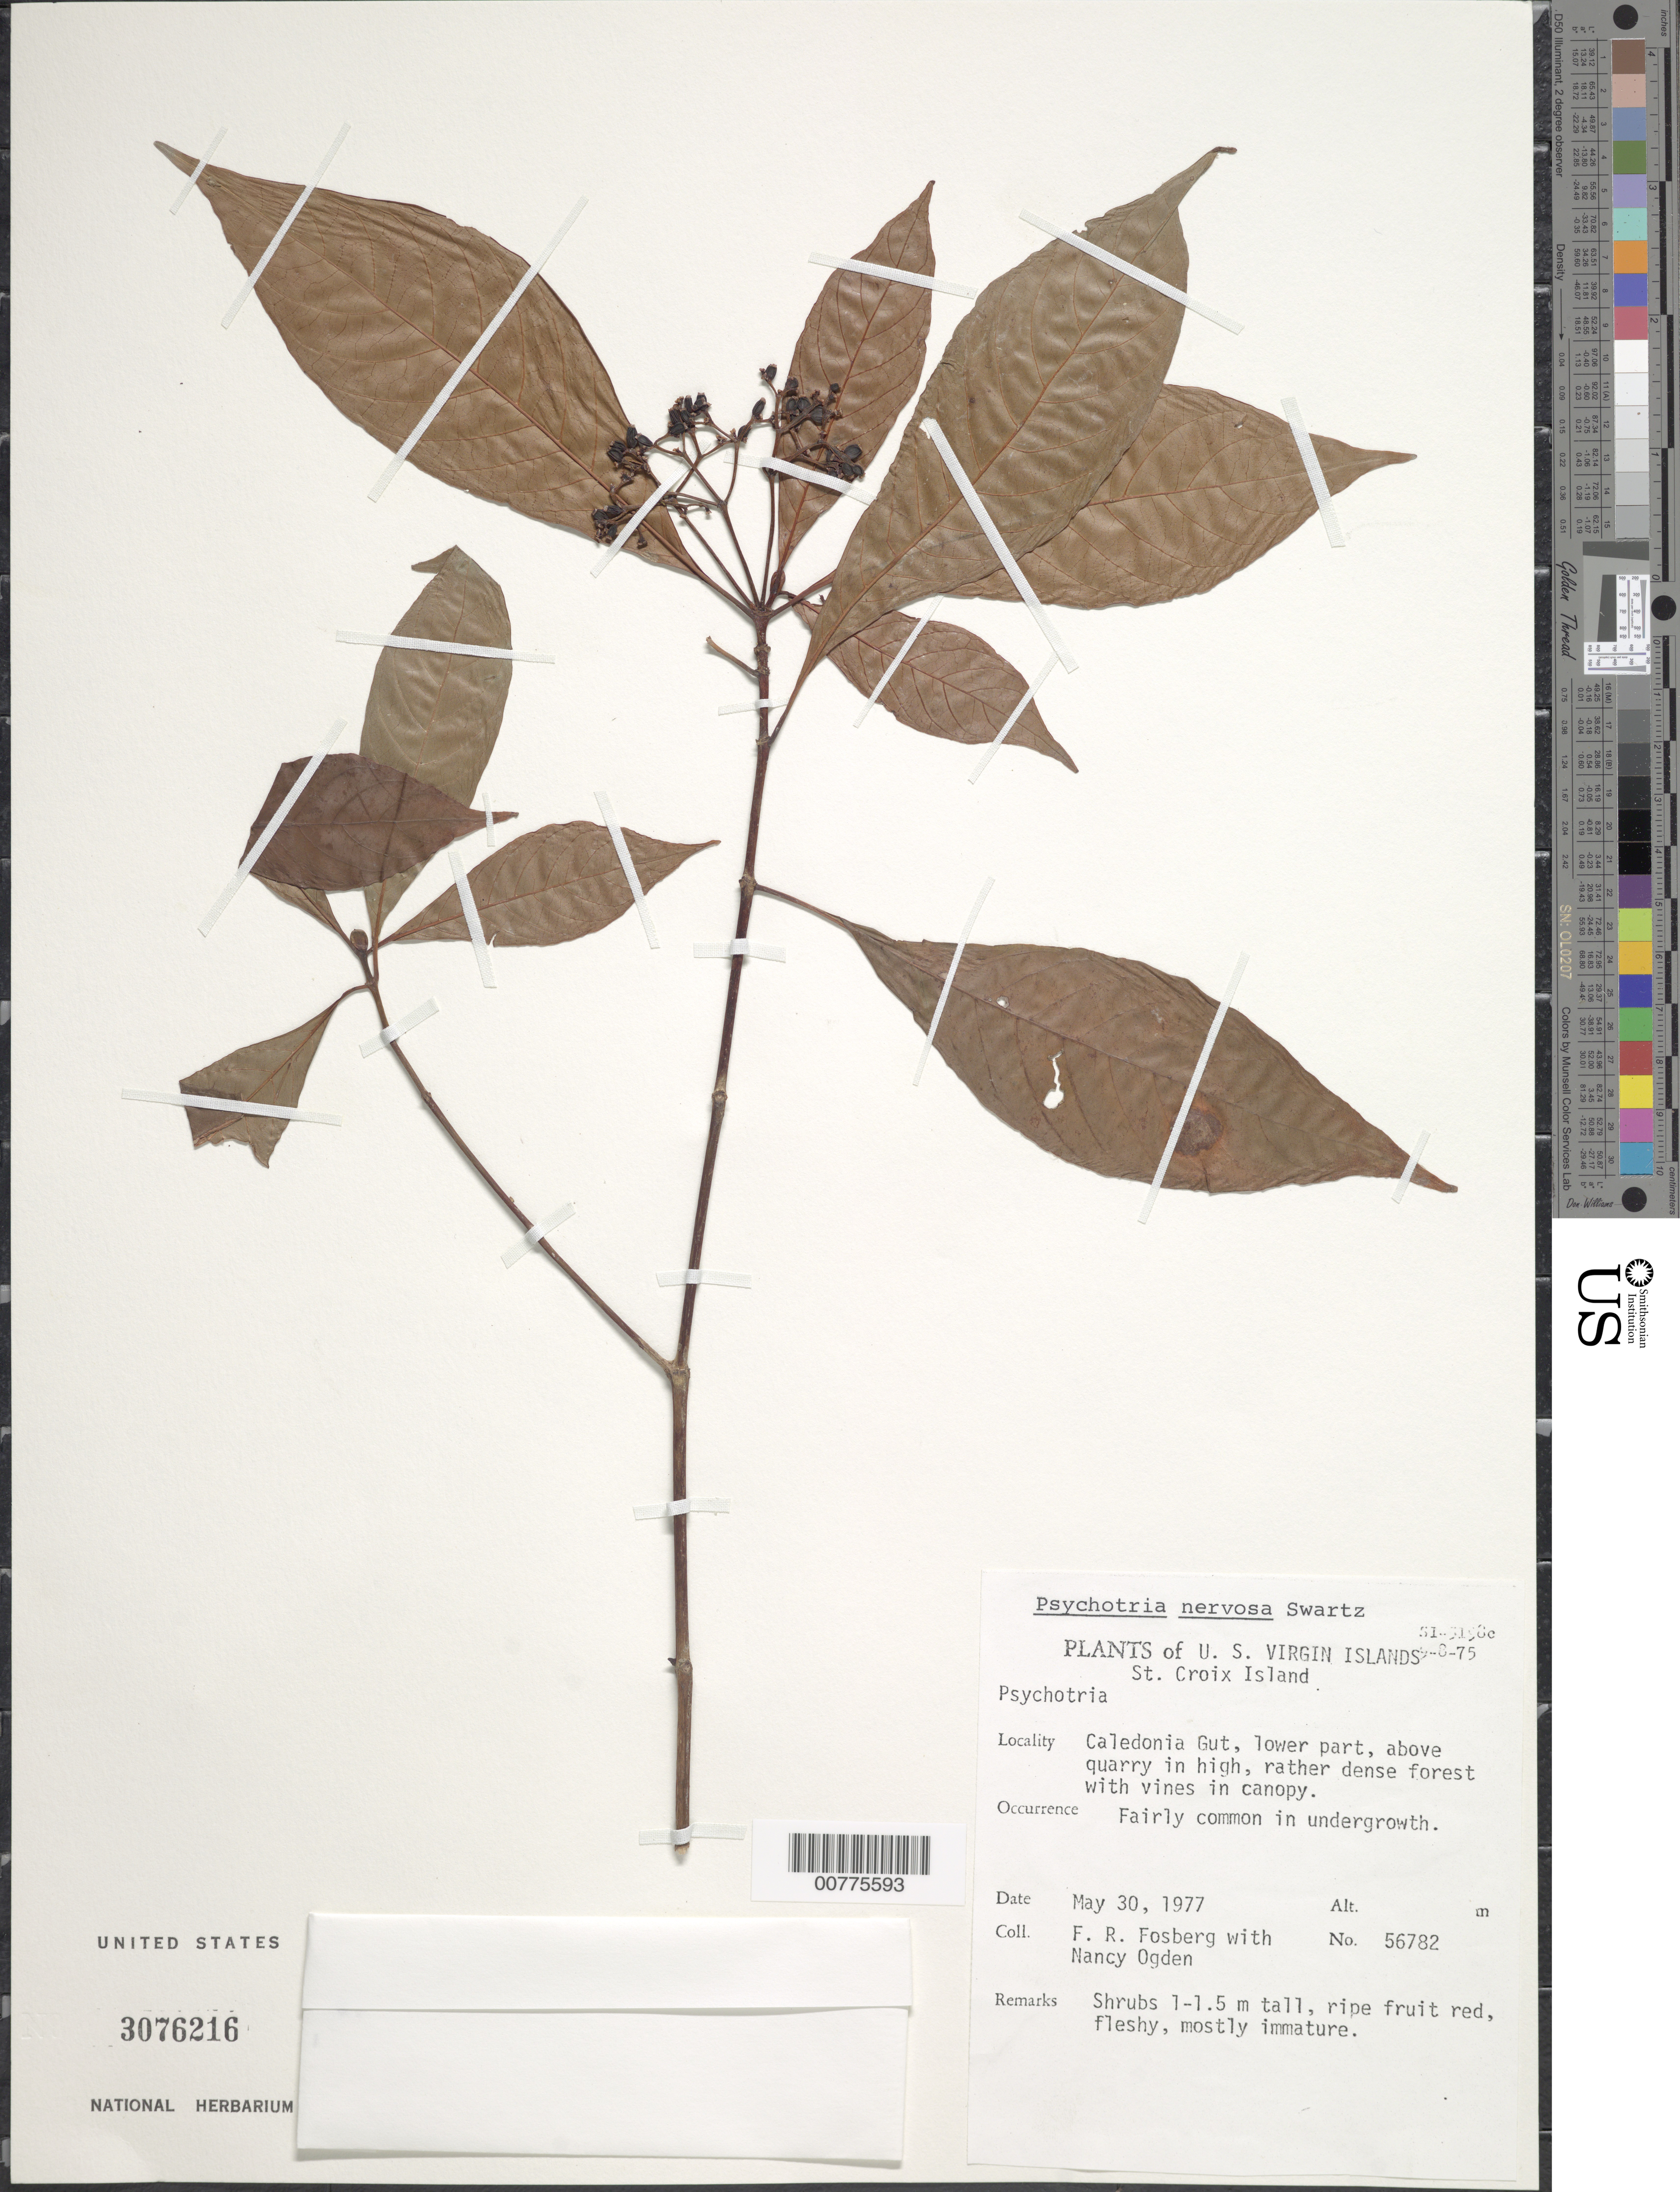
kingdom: Plantae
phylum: Tracheophyta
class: Magnoliopsida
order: Gentianales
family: Rubiaceae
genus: Psychotria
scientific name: Psychotria nervosa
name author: Sw.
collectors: F. R. Fosberg & N. Ogden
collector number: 56782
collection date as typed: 30 May 1977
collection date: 1977-05-30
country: U.S. Virgin Islands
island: St. Croix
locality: Caledonia Gut, lower part, above quarry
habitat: High, rather dense forest with vines in canopy. Fairly common in undergrowth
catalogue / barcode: US 3076216